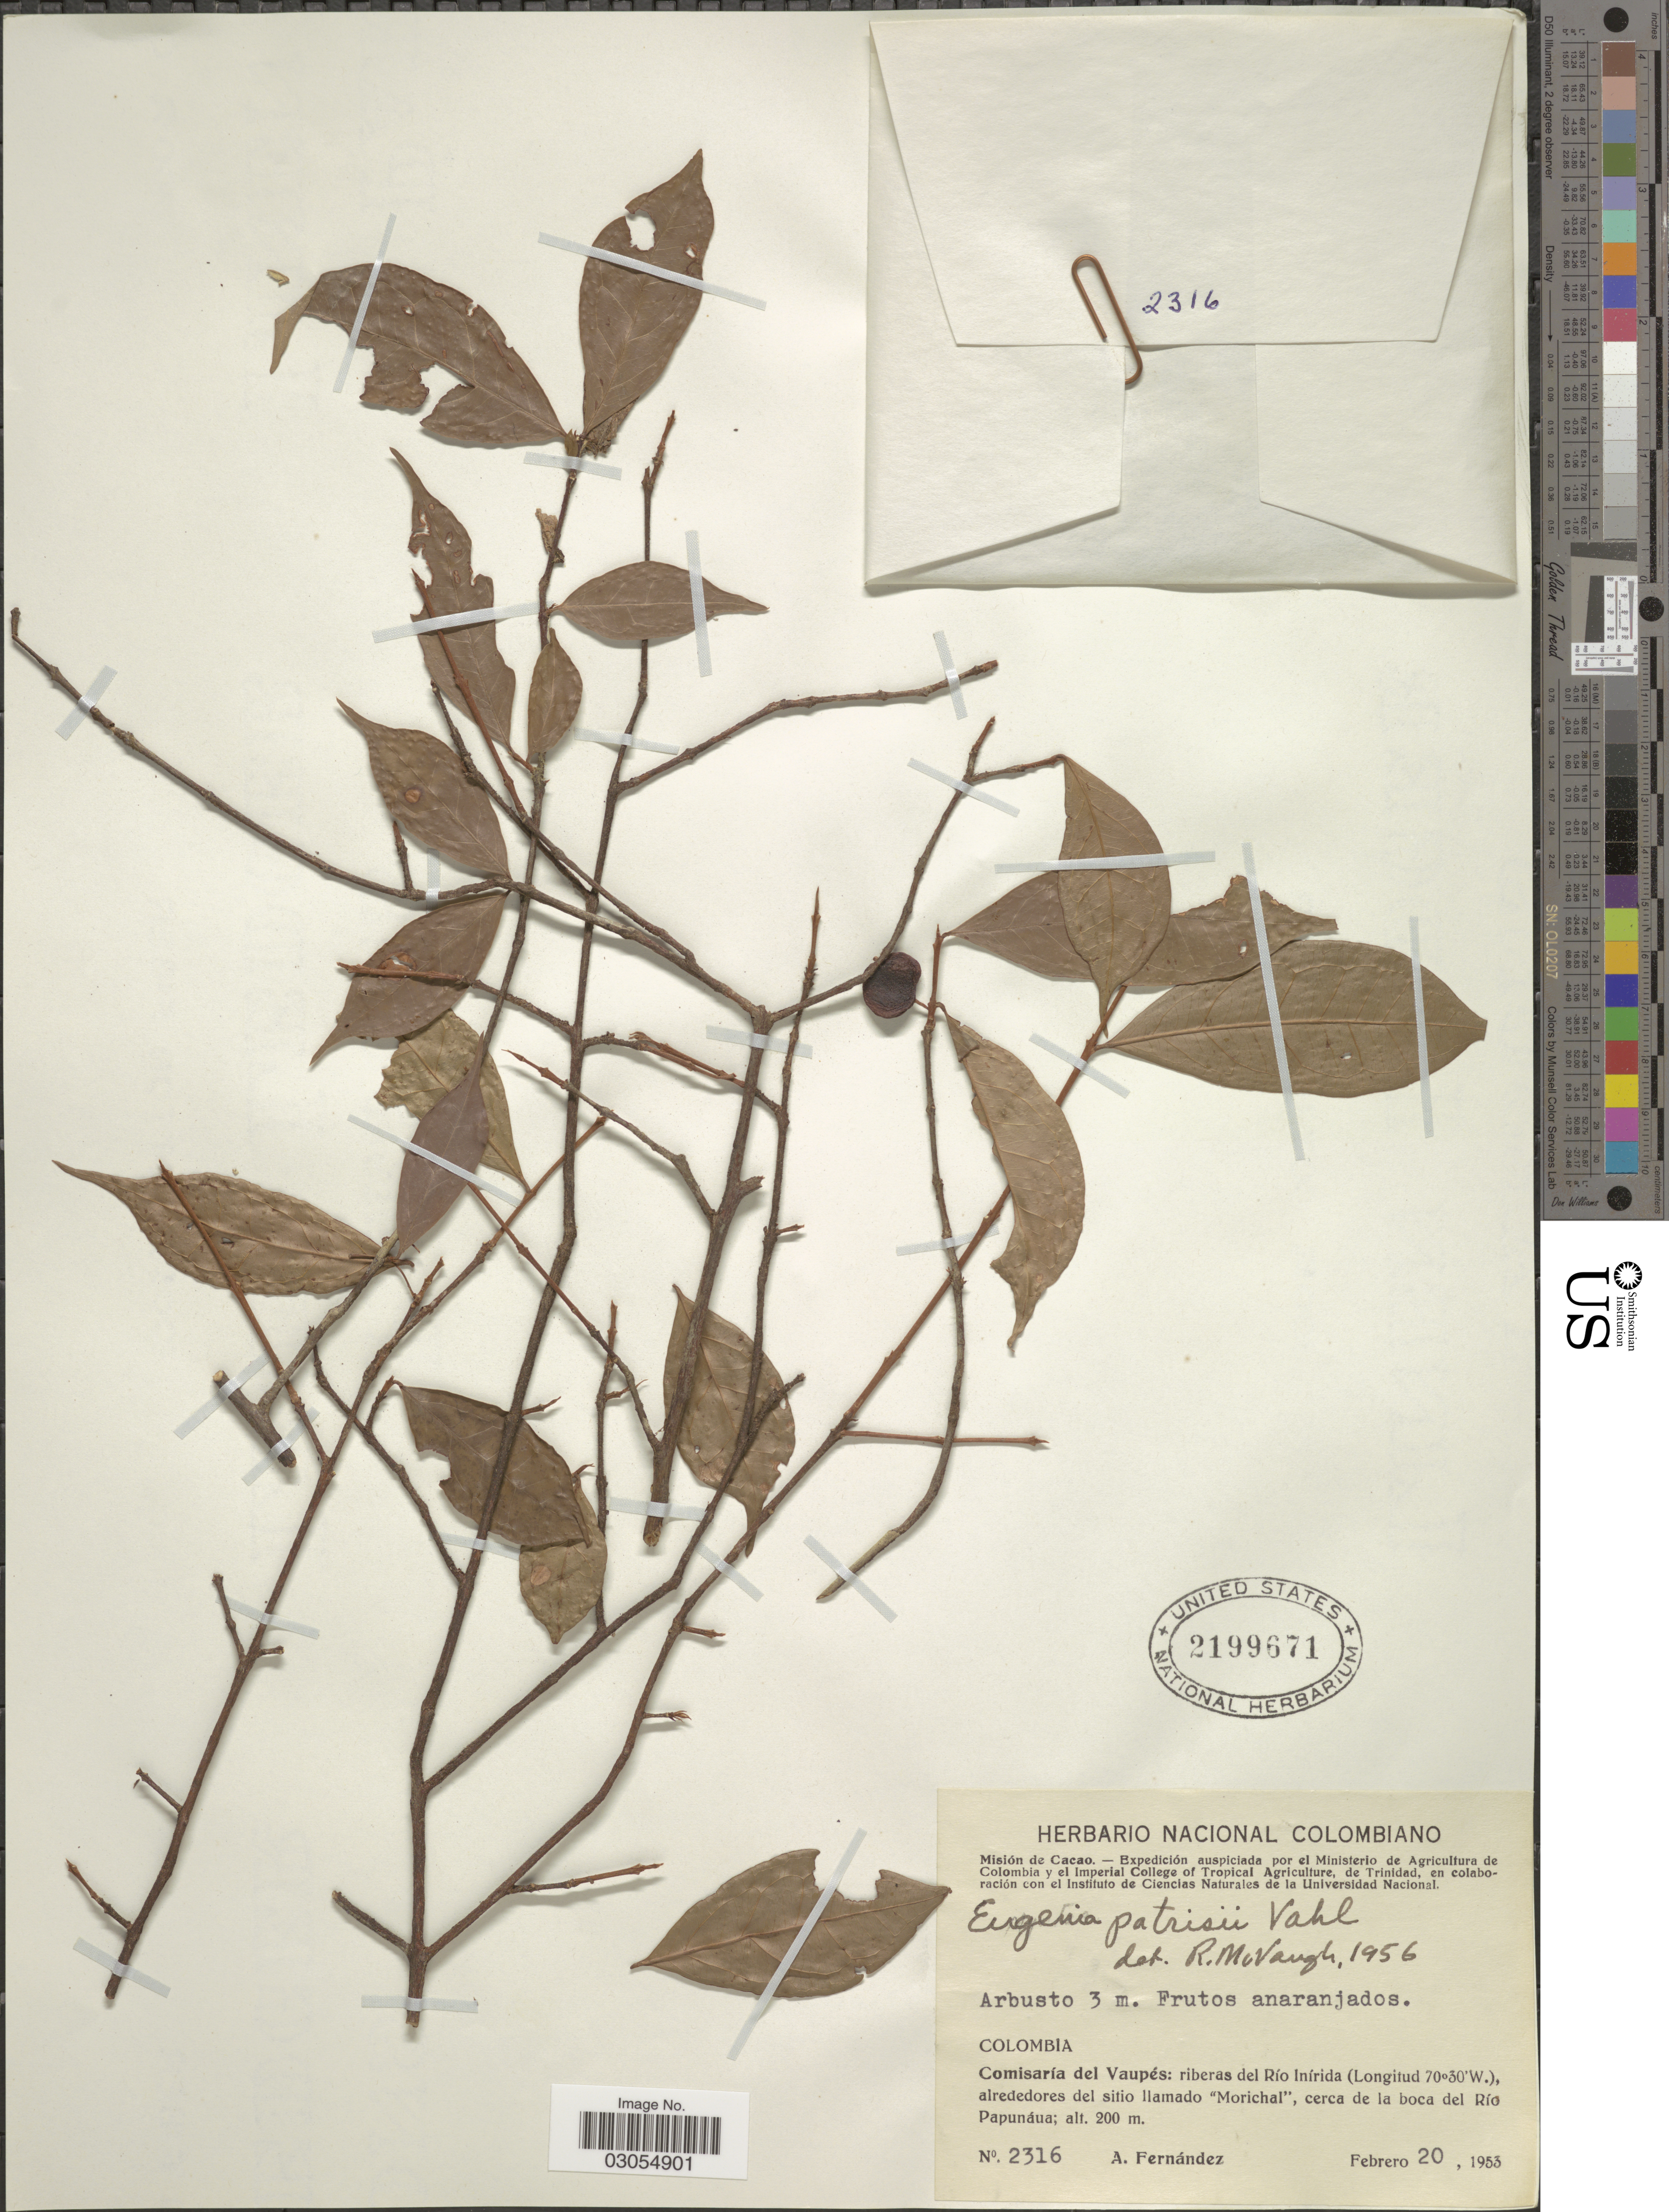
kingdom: Plantae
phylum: Tracheophyta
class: Magnoliopsida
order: Myrtales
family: Myrtaceae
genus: Eugenia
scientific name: Eugenia patrisii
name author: Vahl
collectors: A. Fernández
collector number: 2316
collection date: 1953-02-20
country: Colombia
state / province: Vaupés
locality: Comisaría del Vaupés: riberas del Río Inírida, alrededores del sitio llamado "Morichal", cerca de la boca del Río Papunáua.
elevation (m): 200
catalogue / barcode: US 2199671